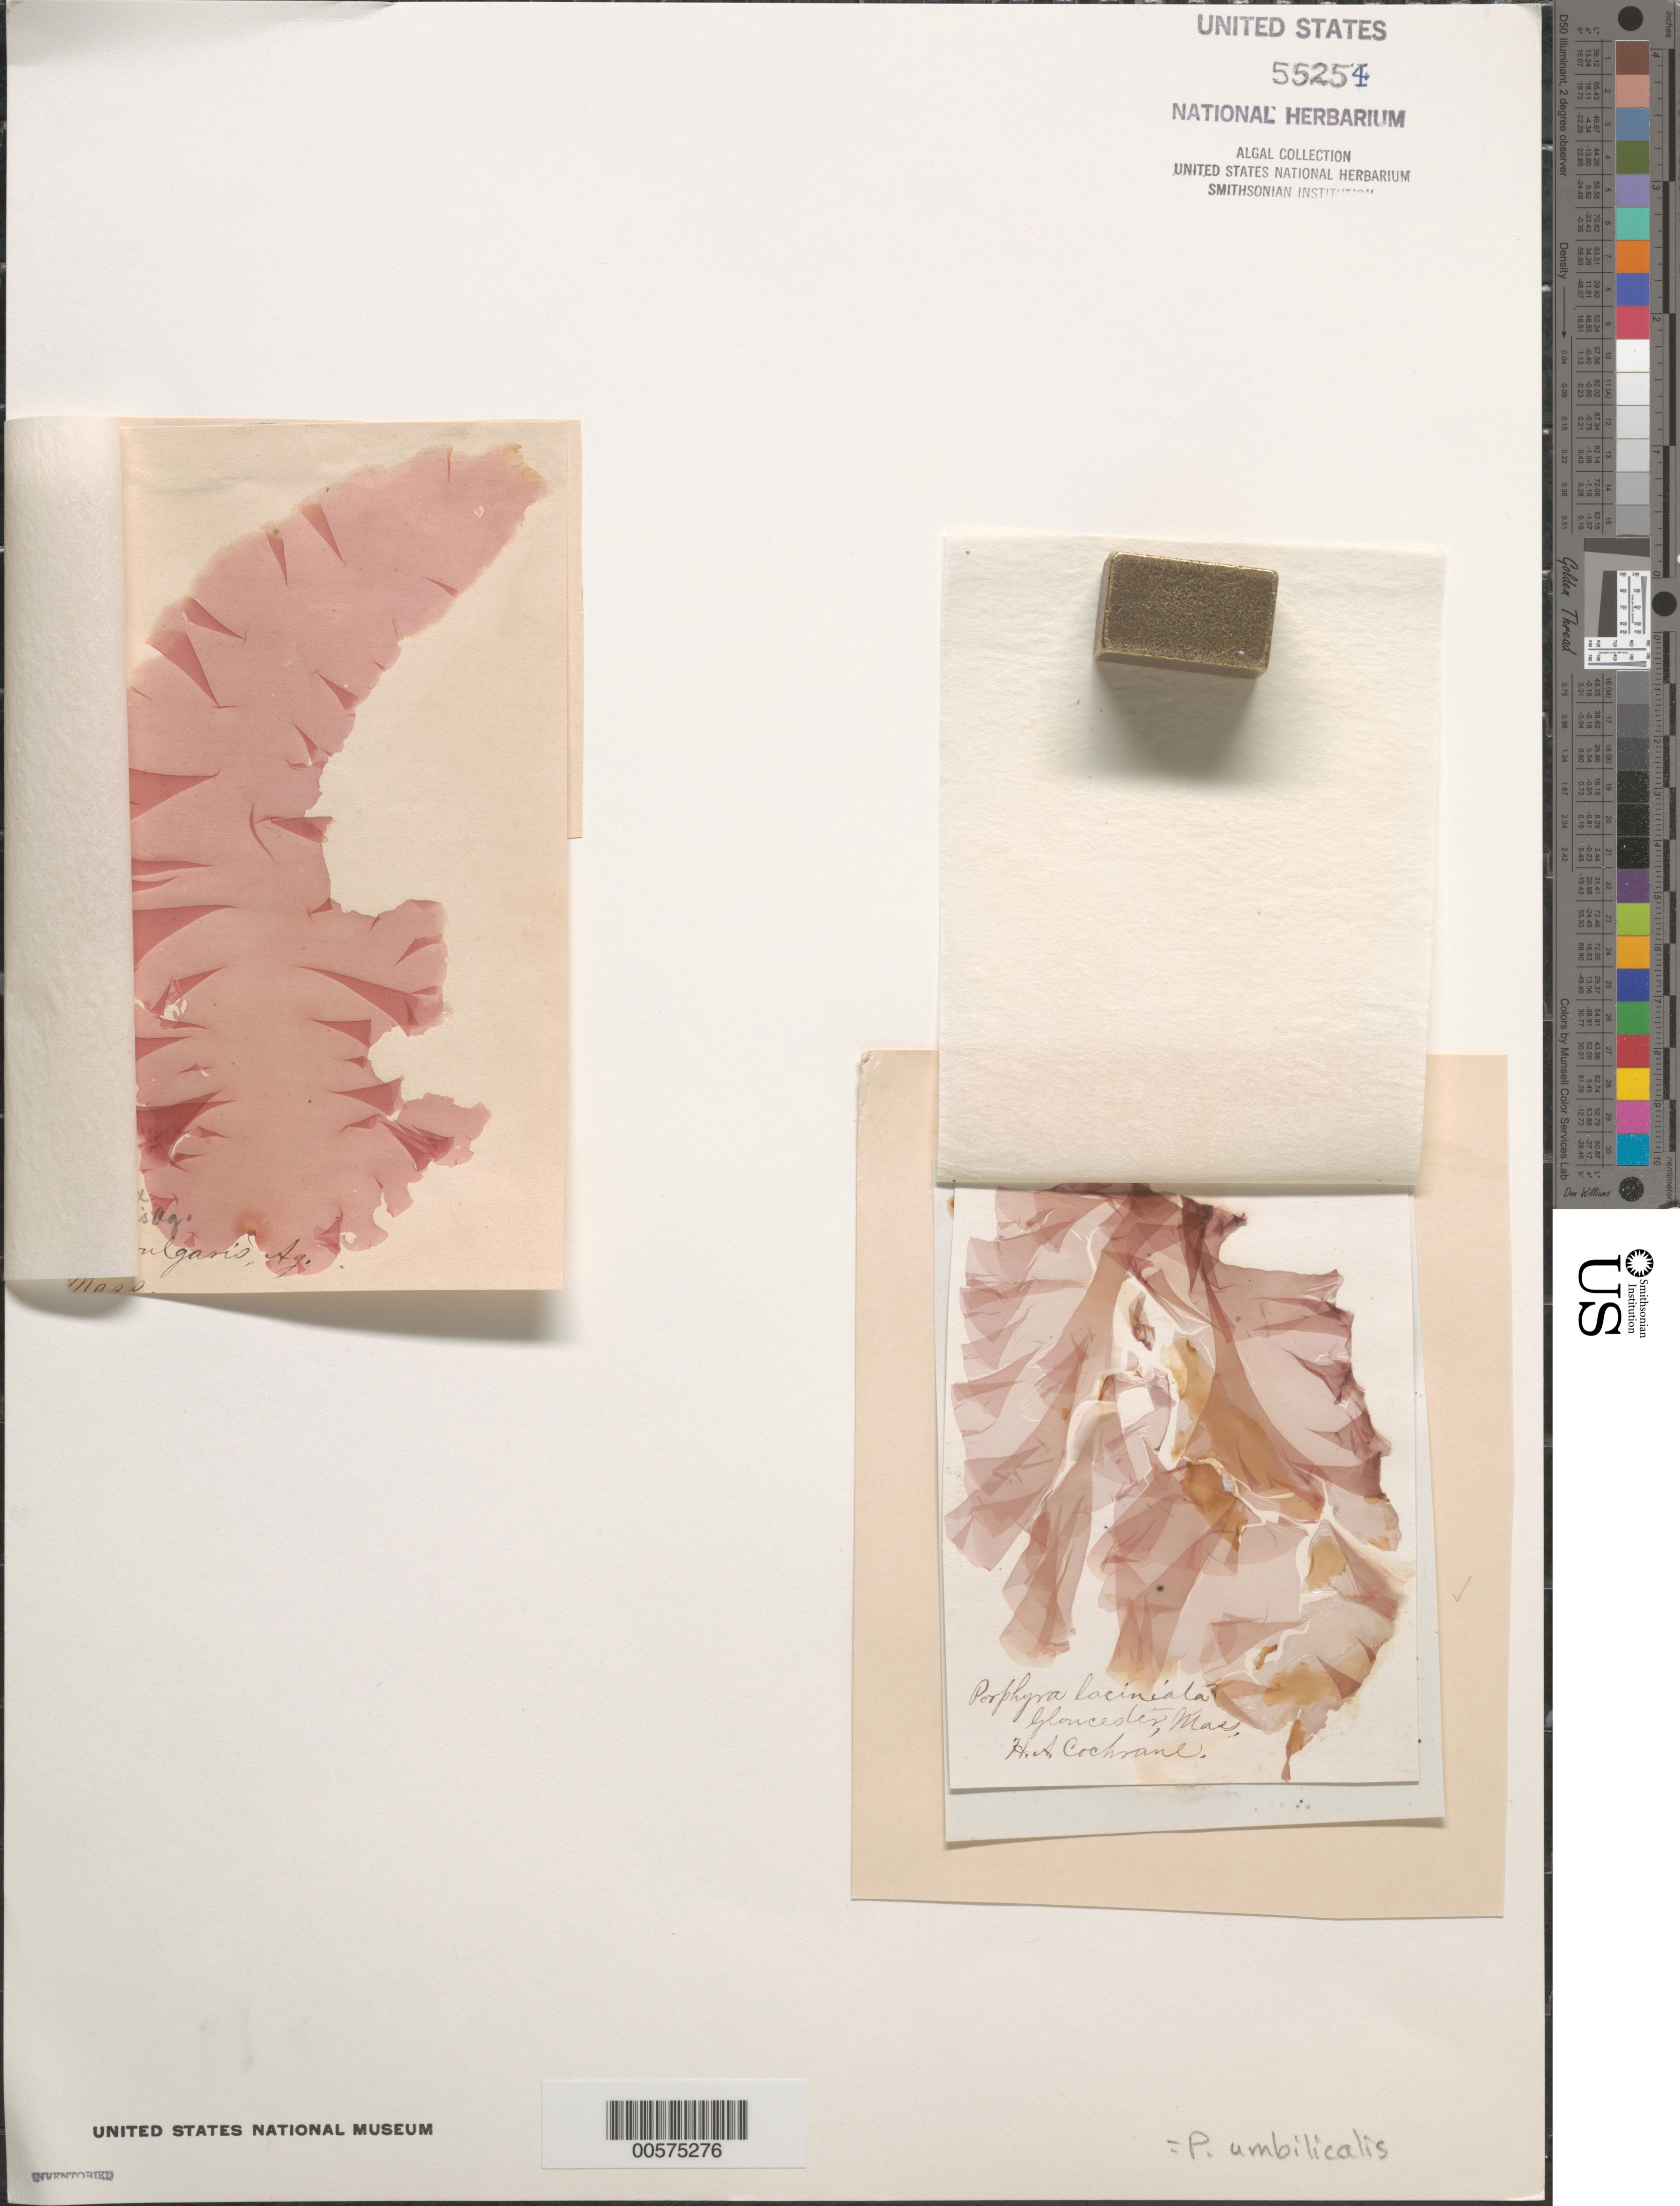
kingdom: Plantae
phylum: Rhodophyta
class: Bangiophyceae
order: Bangiales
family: Bangiaceae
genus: Porphyra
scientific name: Porphyra umbilicalis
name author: Kütz.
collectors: H. Cochrane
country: United States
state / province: Massachusetts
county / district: Essex County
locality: Gloucester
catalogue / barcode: US 55254